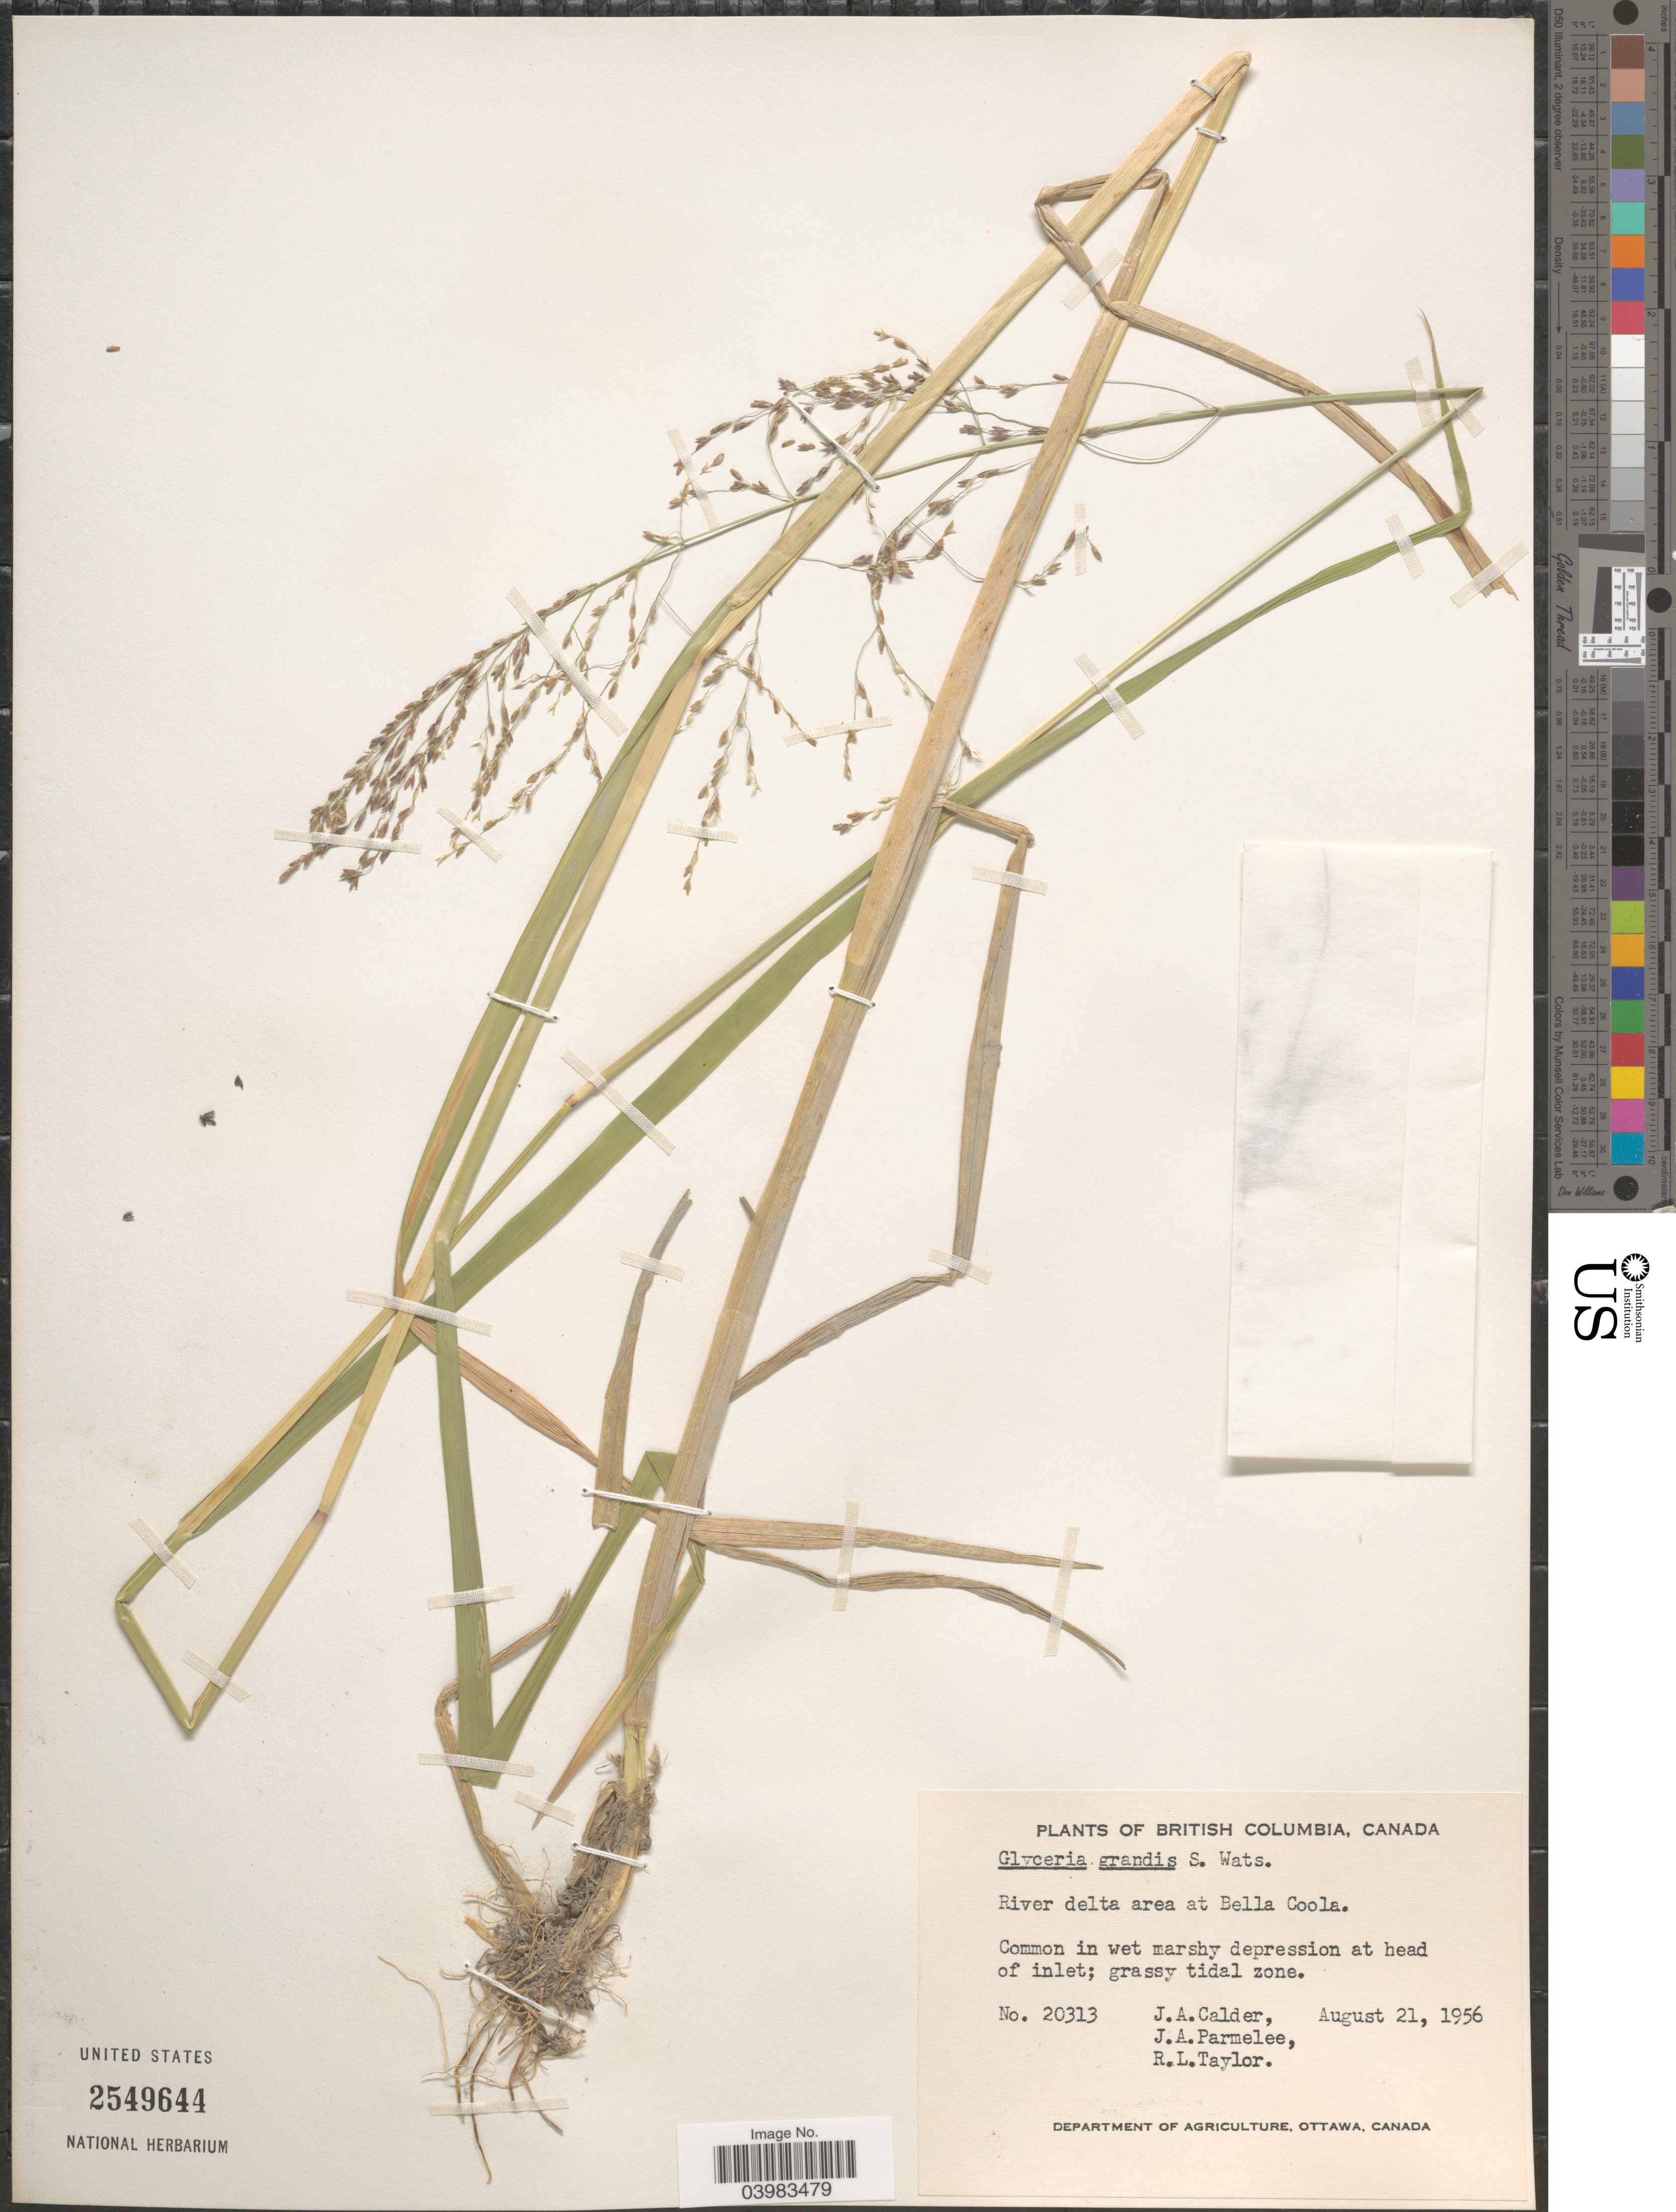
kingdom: Plantae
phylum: Tracheophyta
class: Liliopsida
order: Poales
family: Poaceae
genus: Glyceria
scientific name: Glyceria grandis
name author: S. Watson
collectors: J. A. Calder, J. A. Parmelee & R. Taylor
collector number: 20313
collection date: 1956-08-21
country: Canada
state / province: British Columbia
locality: River delta area at Bella Coola. In wet marshy depression at head of inlet; grassy tidal zone.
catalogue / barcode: US 2549644